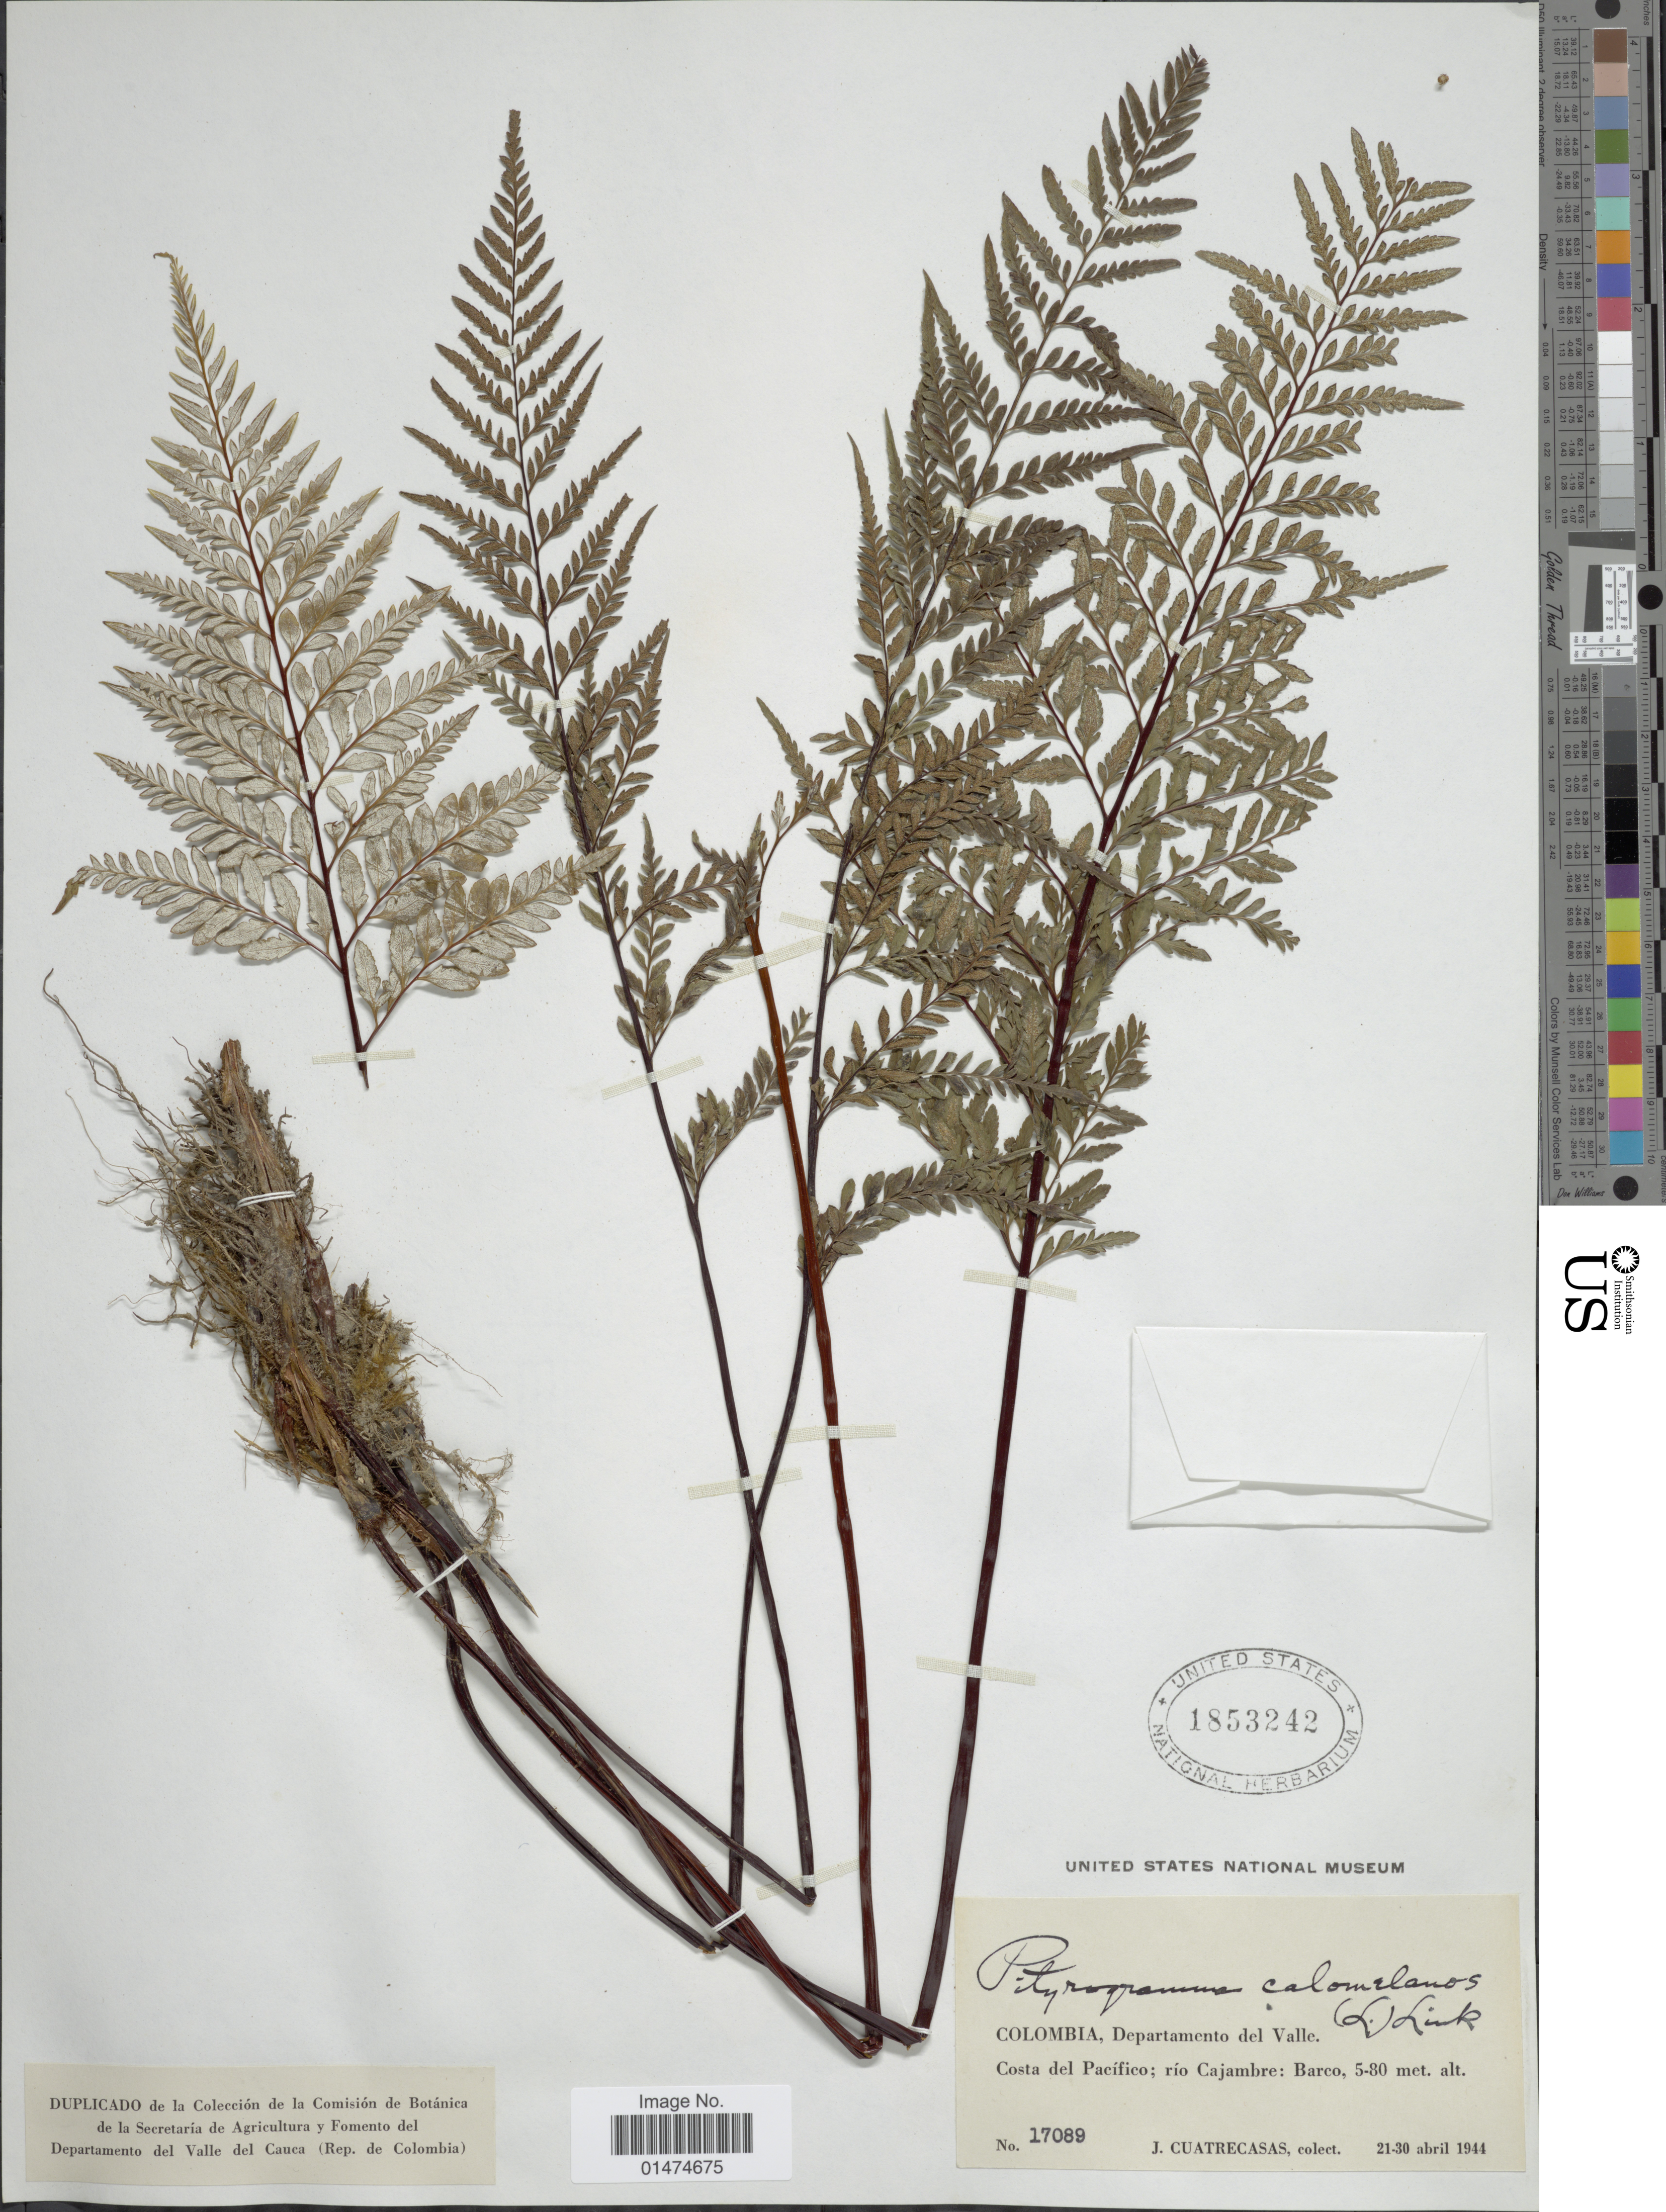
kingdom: Plantae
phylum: Tracheophyta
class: Polypodiopsida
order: Polypodiales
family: Pteridaceae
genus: Pityrogramma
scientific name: Pityrogramma calomelanos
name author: (L.) Link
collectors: J. Cuatrecasas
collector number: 17089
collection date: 1944-04-21/1944-04-30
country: Colombia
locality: Departamento del Valle, Costa del Pacifico; rio Cajambre: Barco.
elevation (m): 5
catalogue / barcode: US 1853242